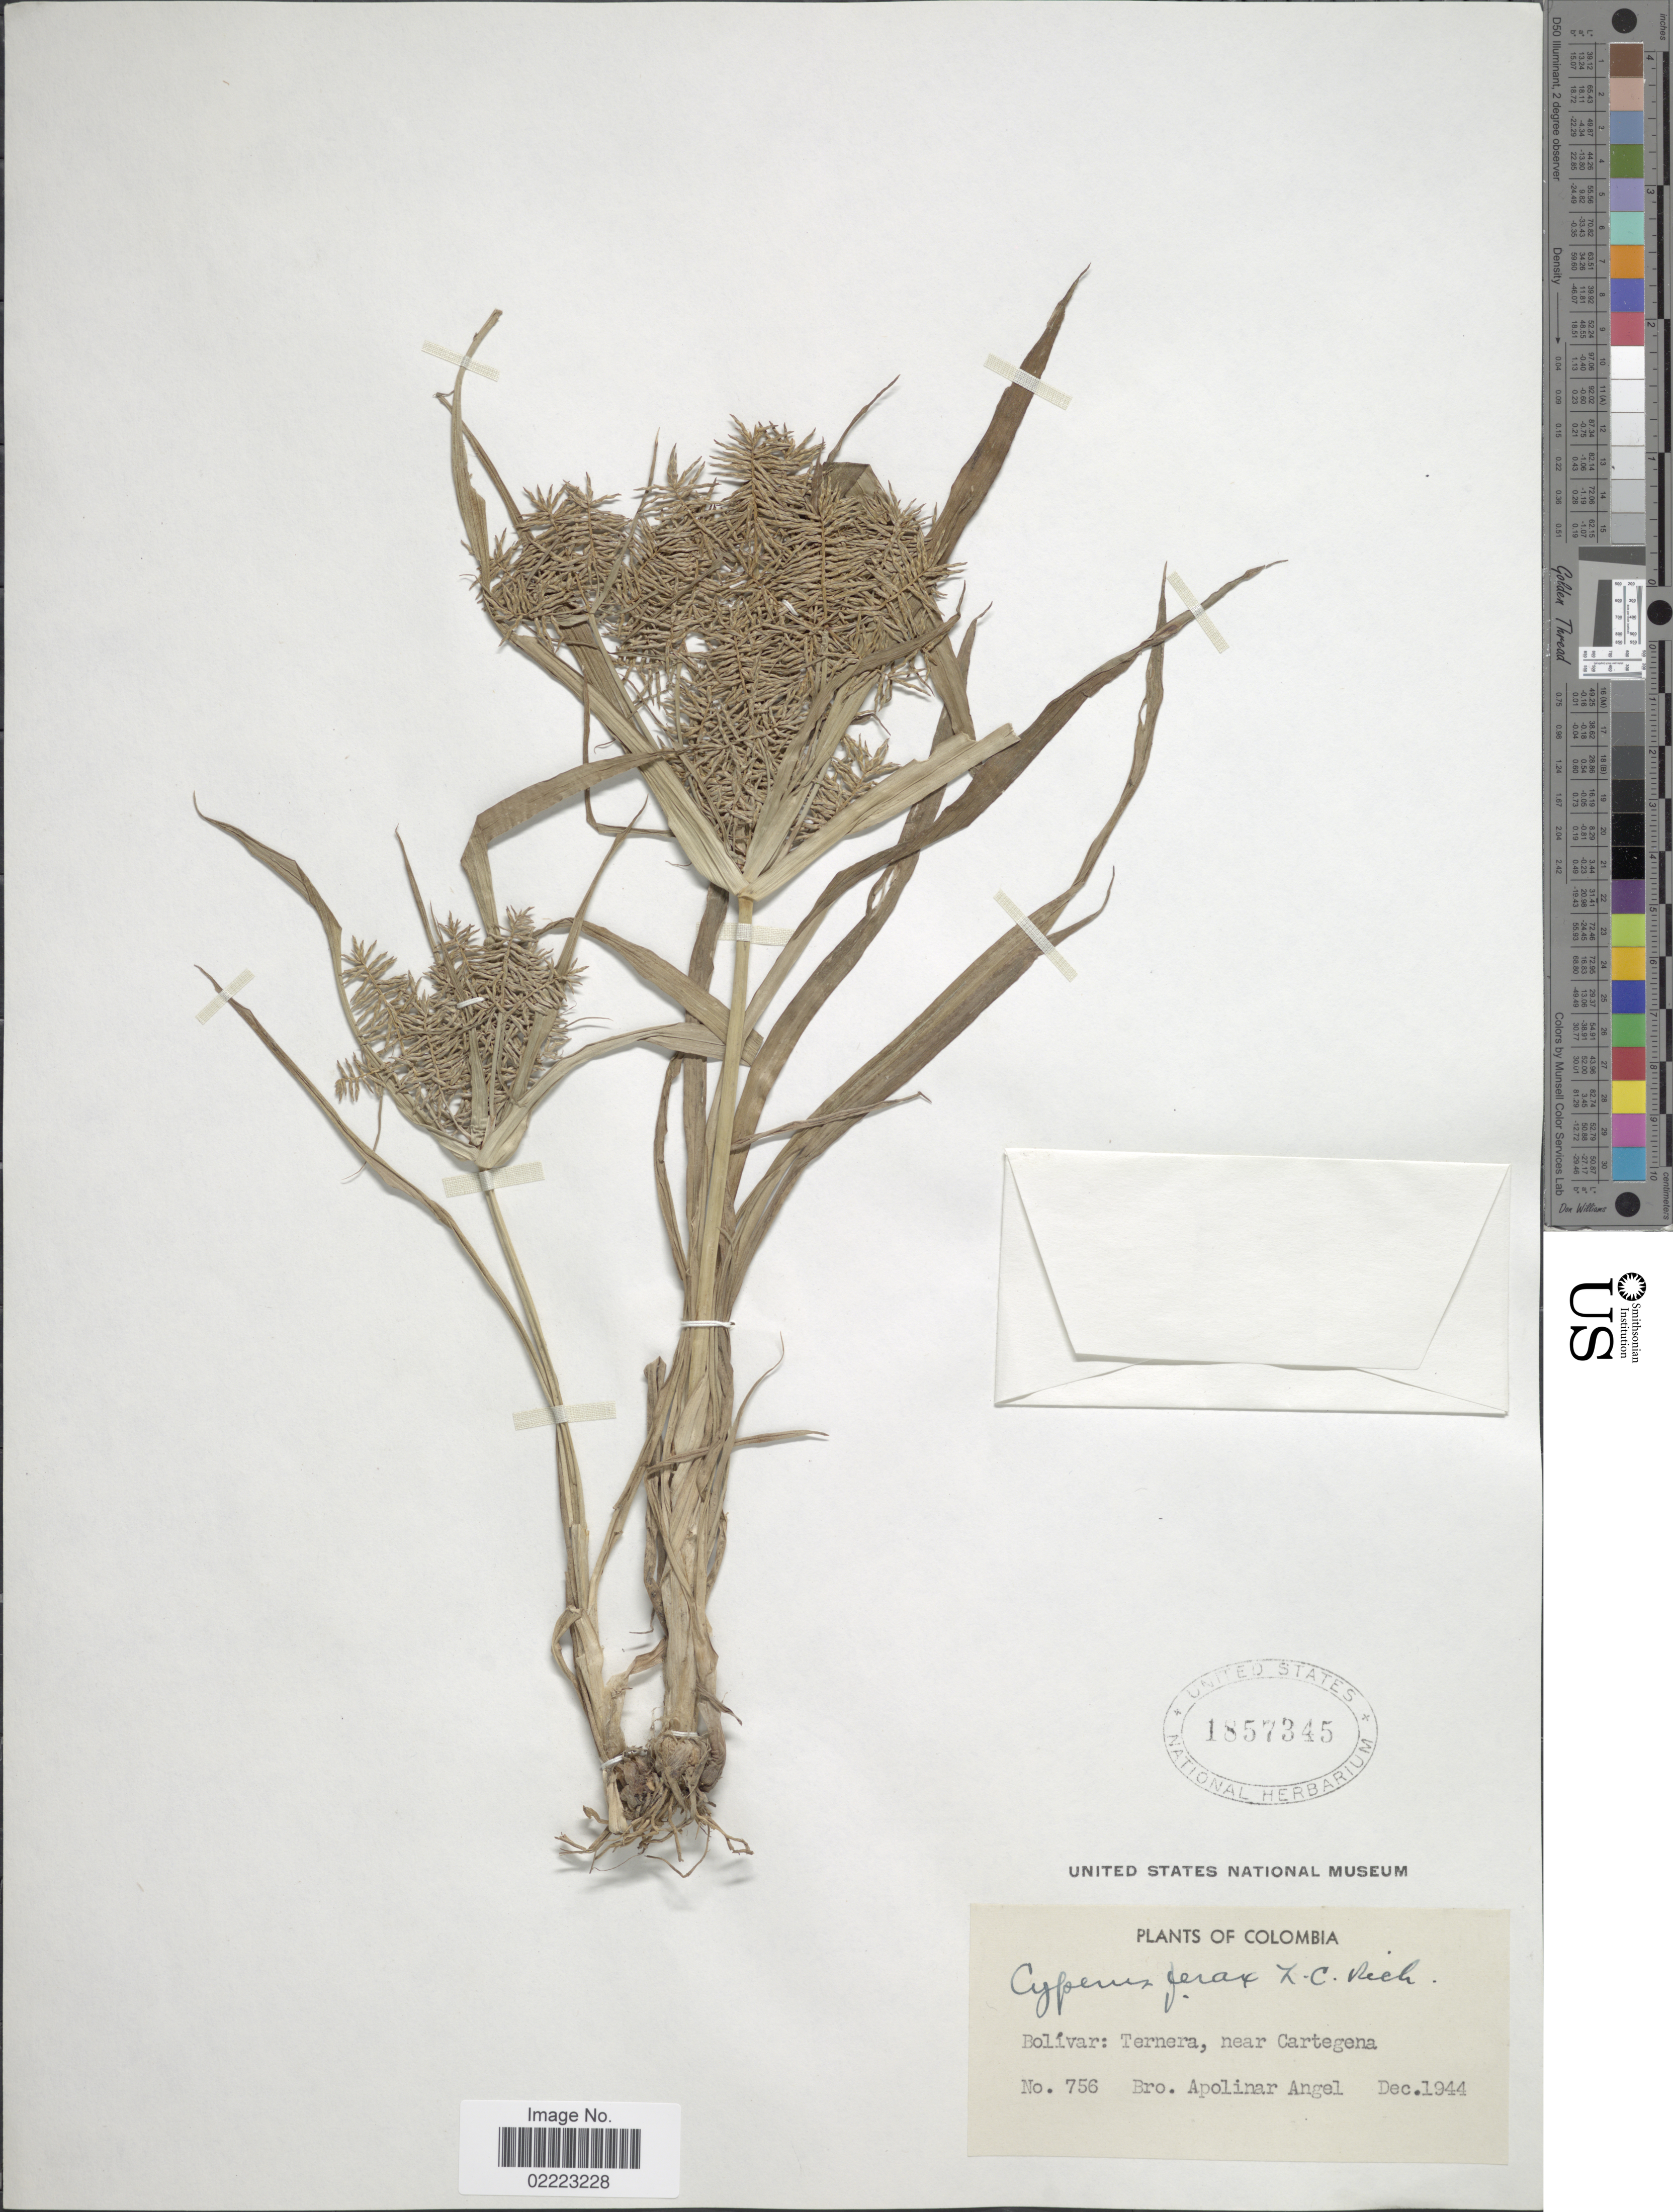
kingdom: Plantae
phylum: Tracheophyta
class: Liliopsida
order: Poales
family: Cyperaceae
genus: Cyperus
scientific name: Cyperus odoratus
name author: L.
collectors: Bro. Apolinar A.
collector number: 756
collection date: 1944-12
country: Colombia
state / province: Bolívar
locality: Ternera, near Cartegena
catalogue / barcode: US 1857345